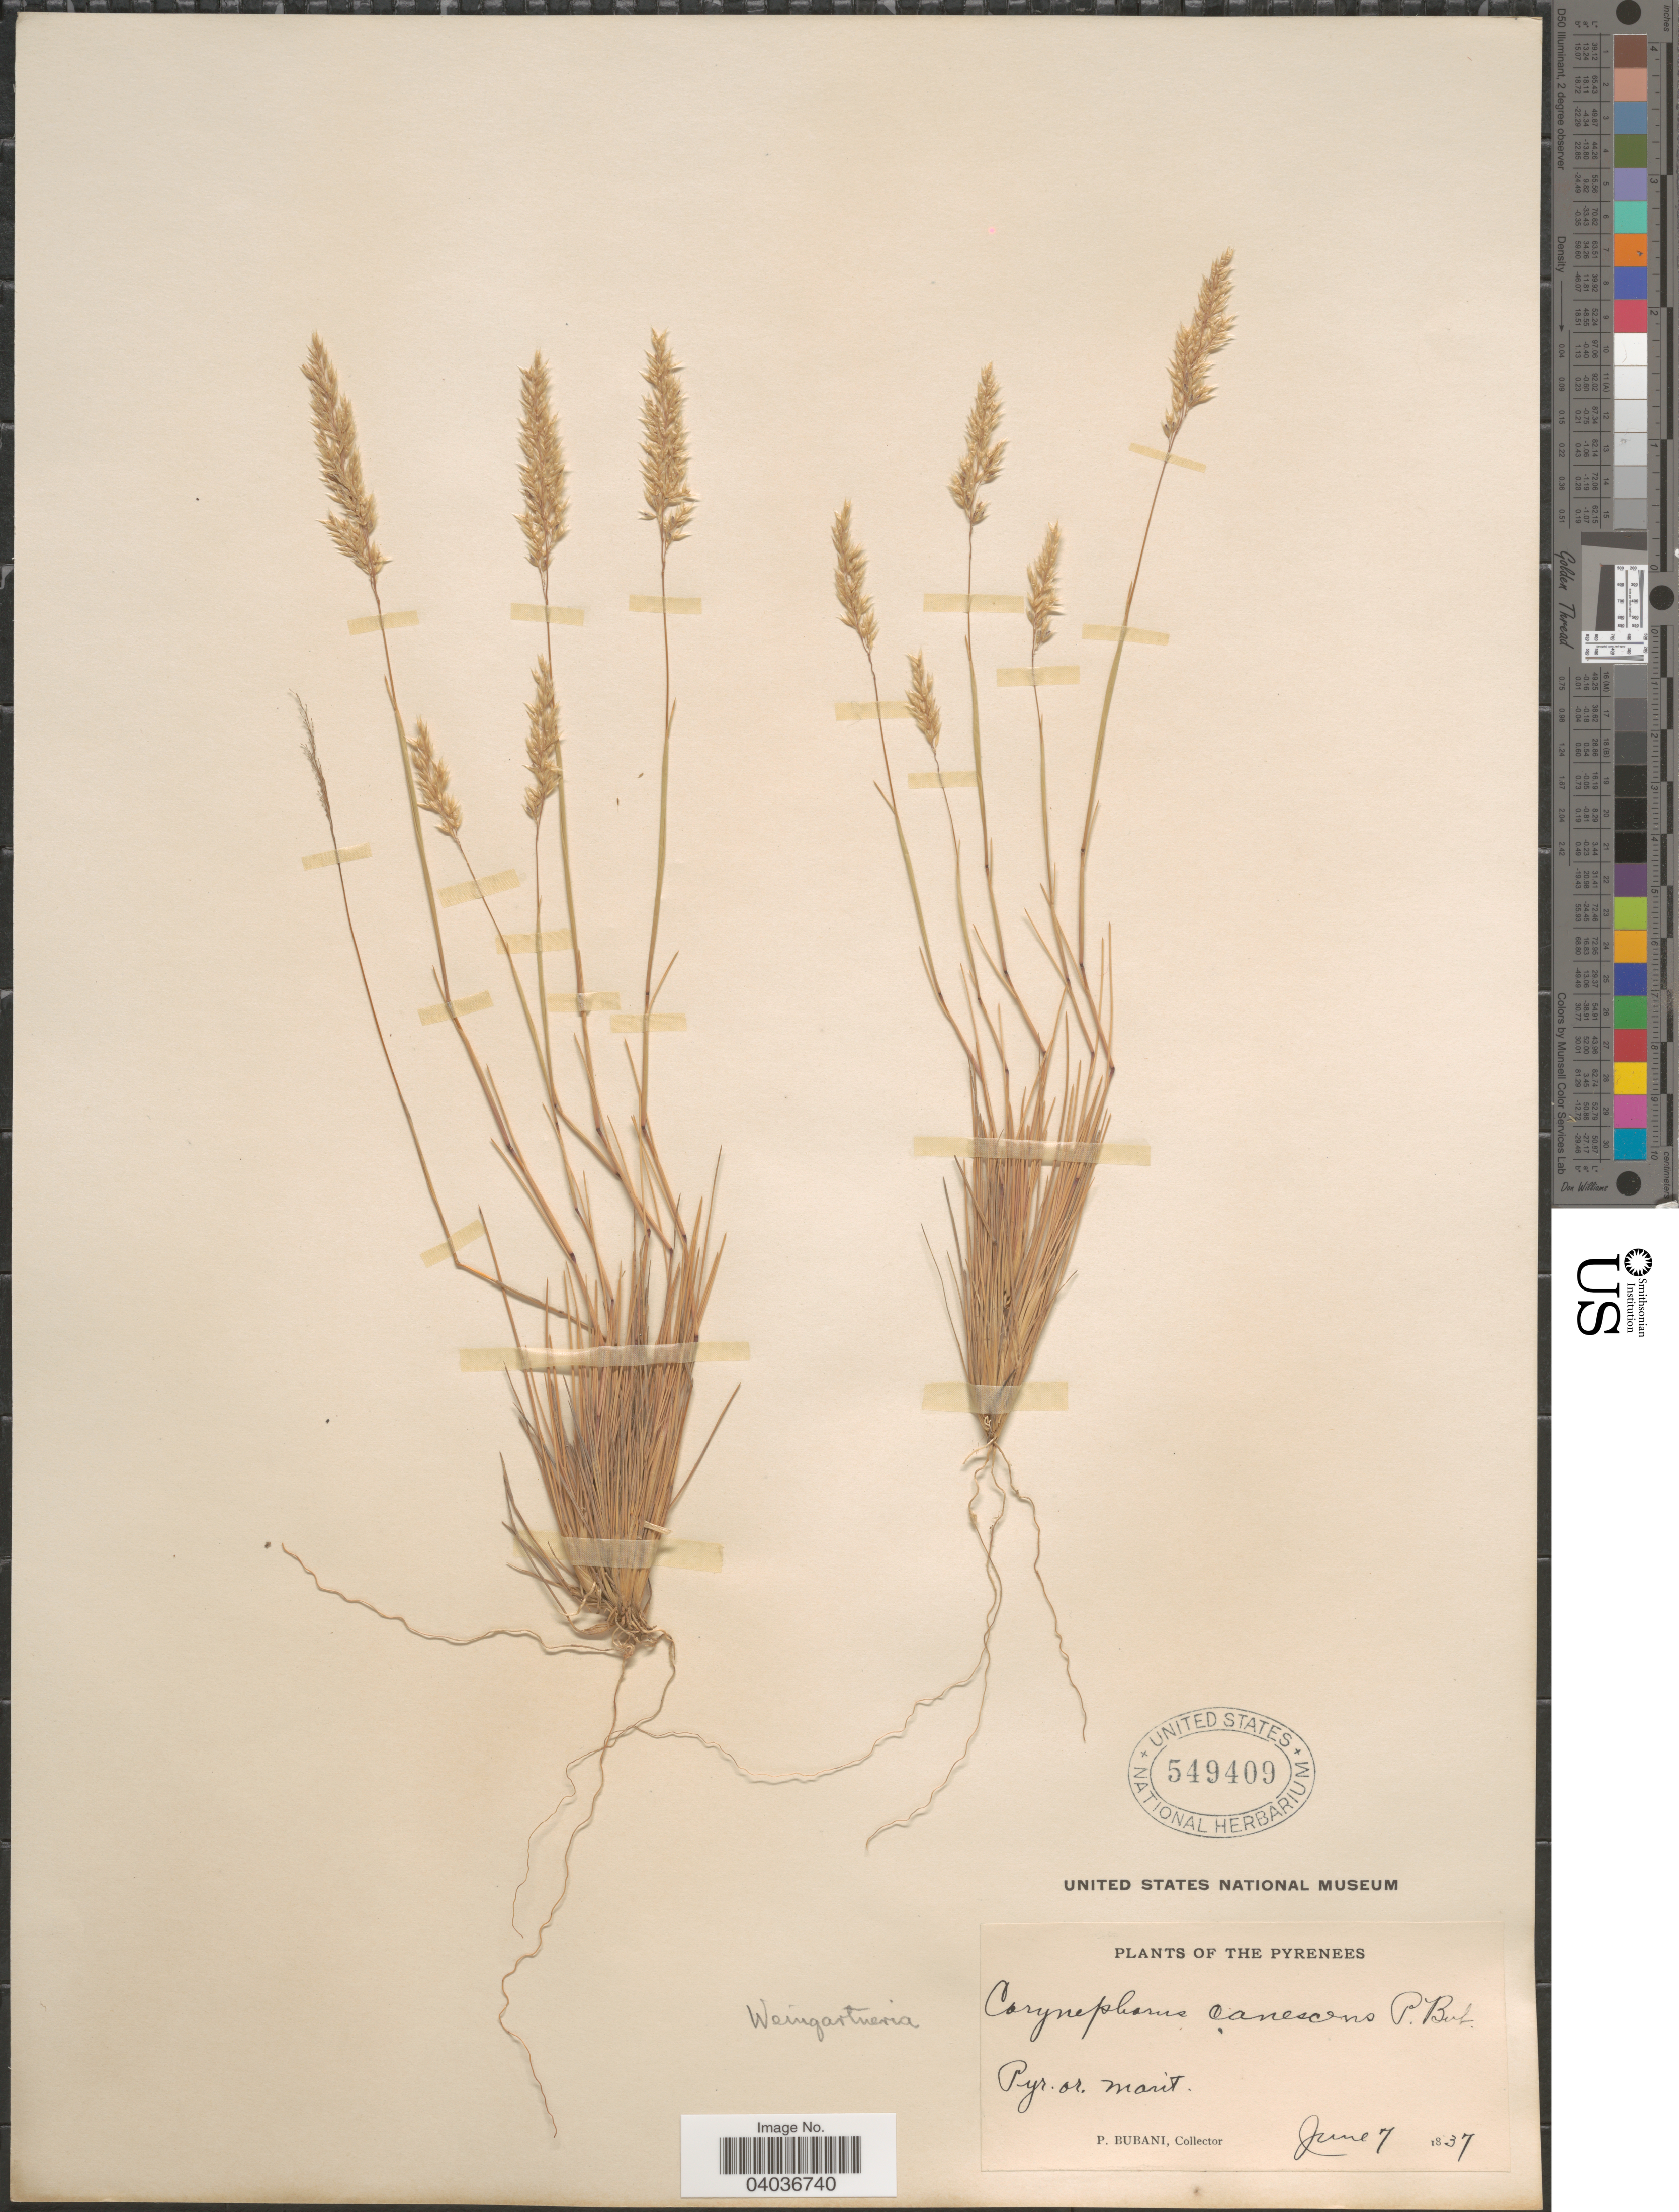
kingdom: Plantae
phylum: Tracheophyta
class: Liliopsida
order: Poales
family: Poaceae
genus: Corynephorus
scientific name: Corynephorus canescens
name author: (L, MEL) P. Beauv.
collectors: P. Bubani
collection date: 1837-06-07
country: France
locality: The Pyrenees. Pyr. or. marit.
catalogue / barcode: US 549409